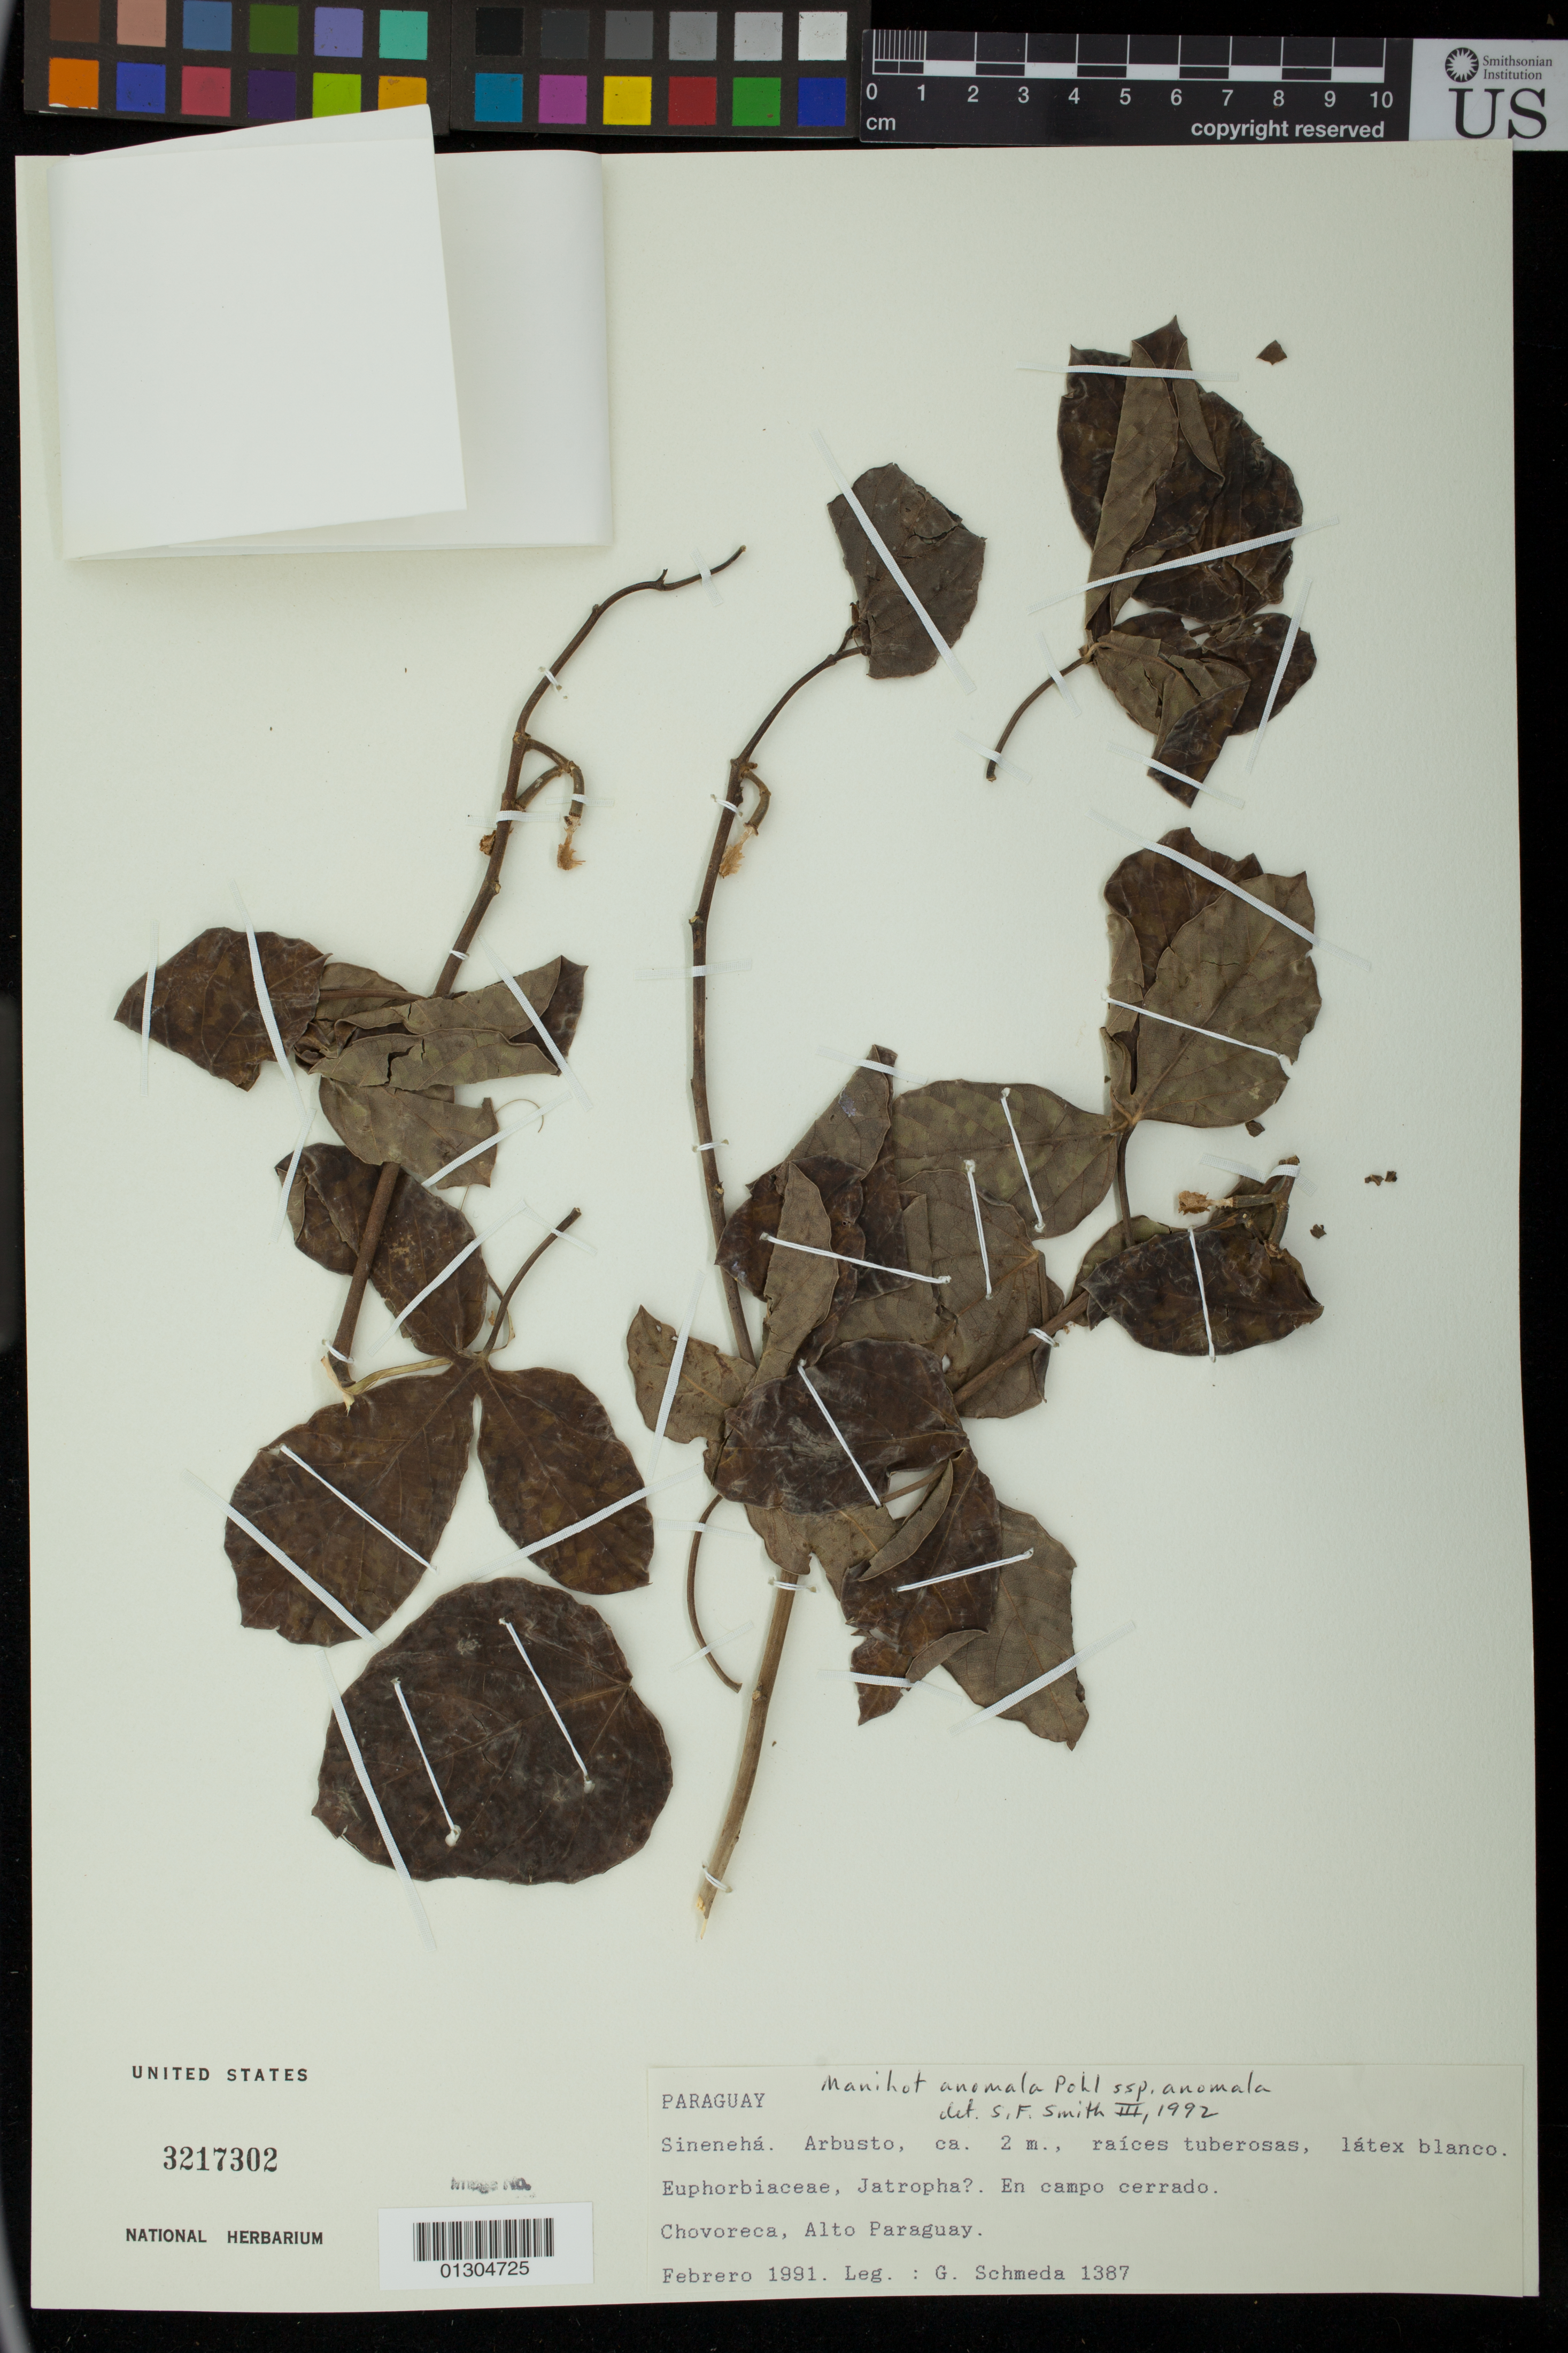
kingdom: Plantae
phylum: Tracheophyta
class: Magnoliopsida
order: Malpighiales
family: Euphorbiaceae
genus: Manihot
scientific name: Manihot anomala subsp. anomala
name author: Pohl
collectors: G. Schmeda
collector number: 1387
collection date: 1991-02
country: Paraguay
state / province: Alto Paraguay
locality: Sineneha, Chovoreca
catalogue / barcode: US 3217302